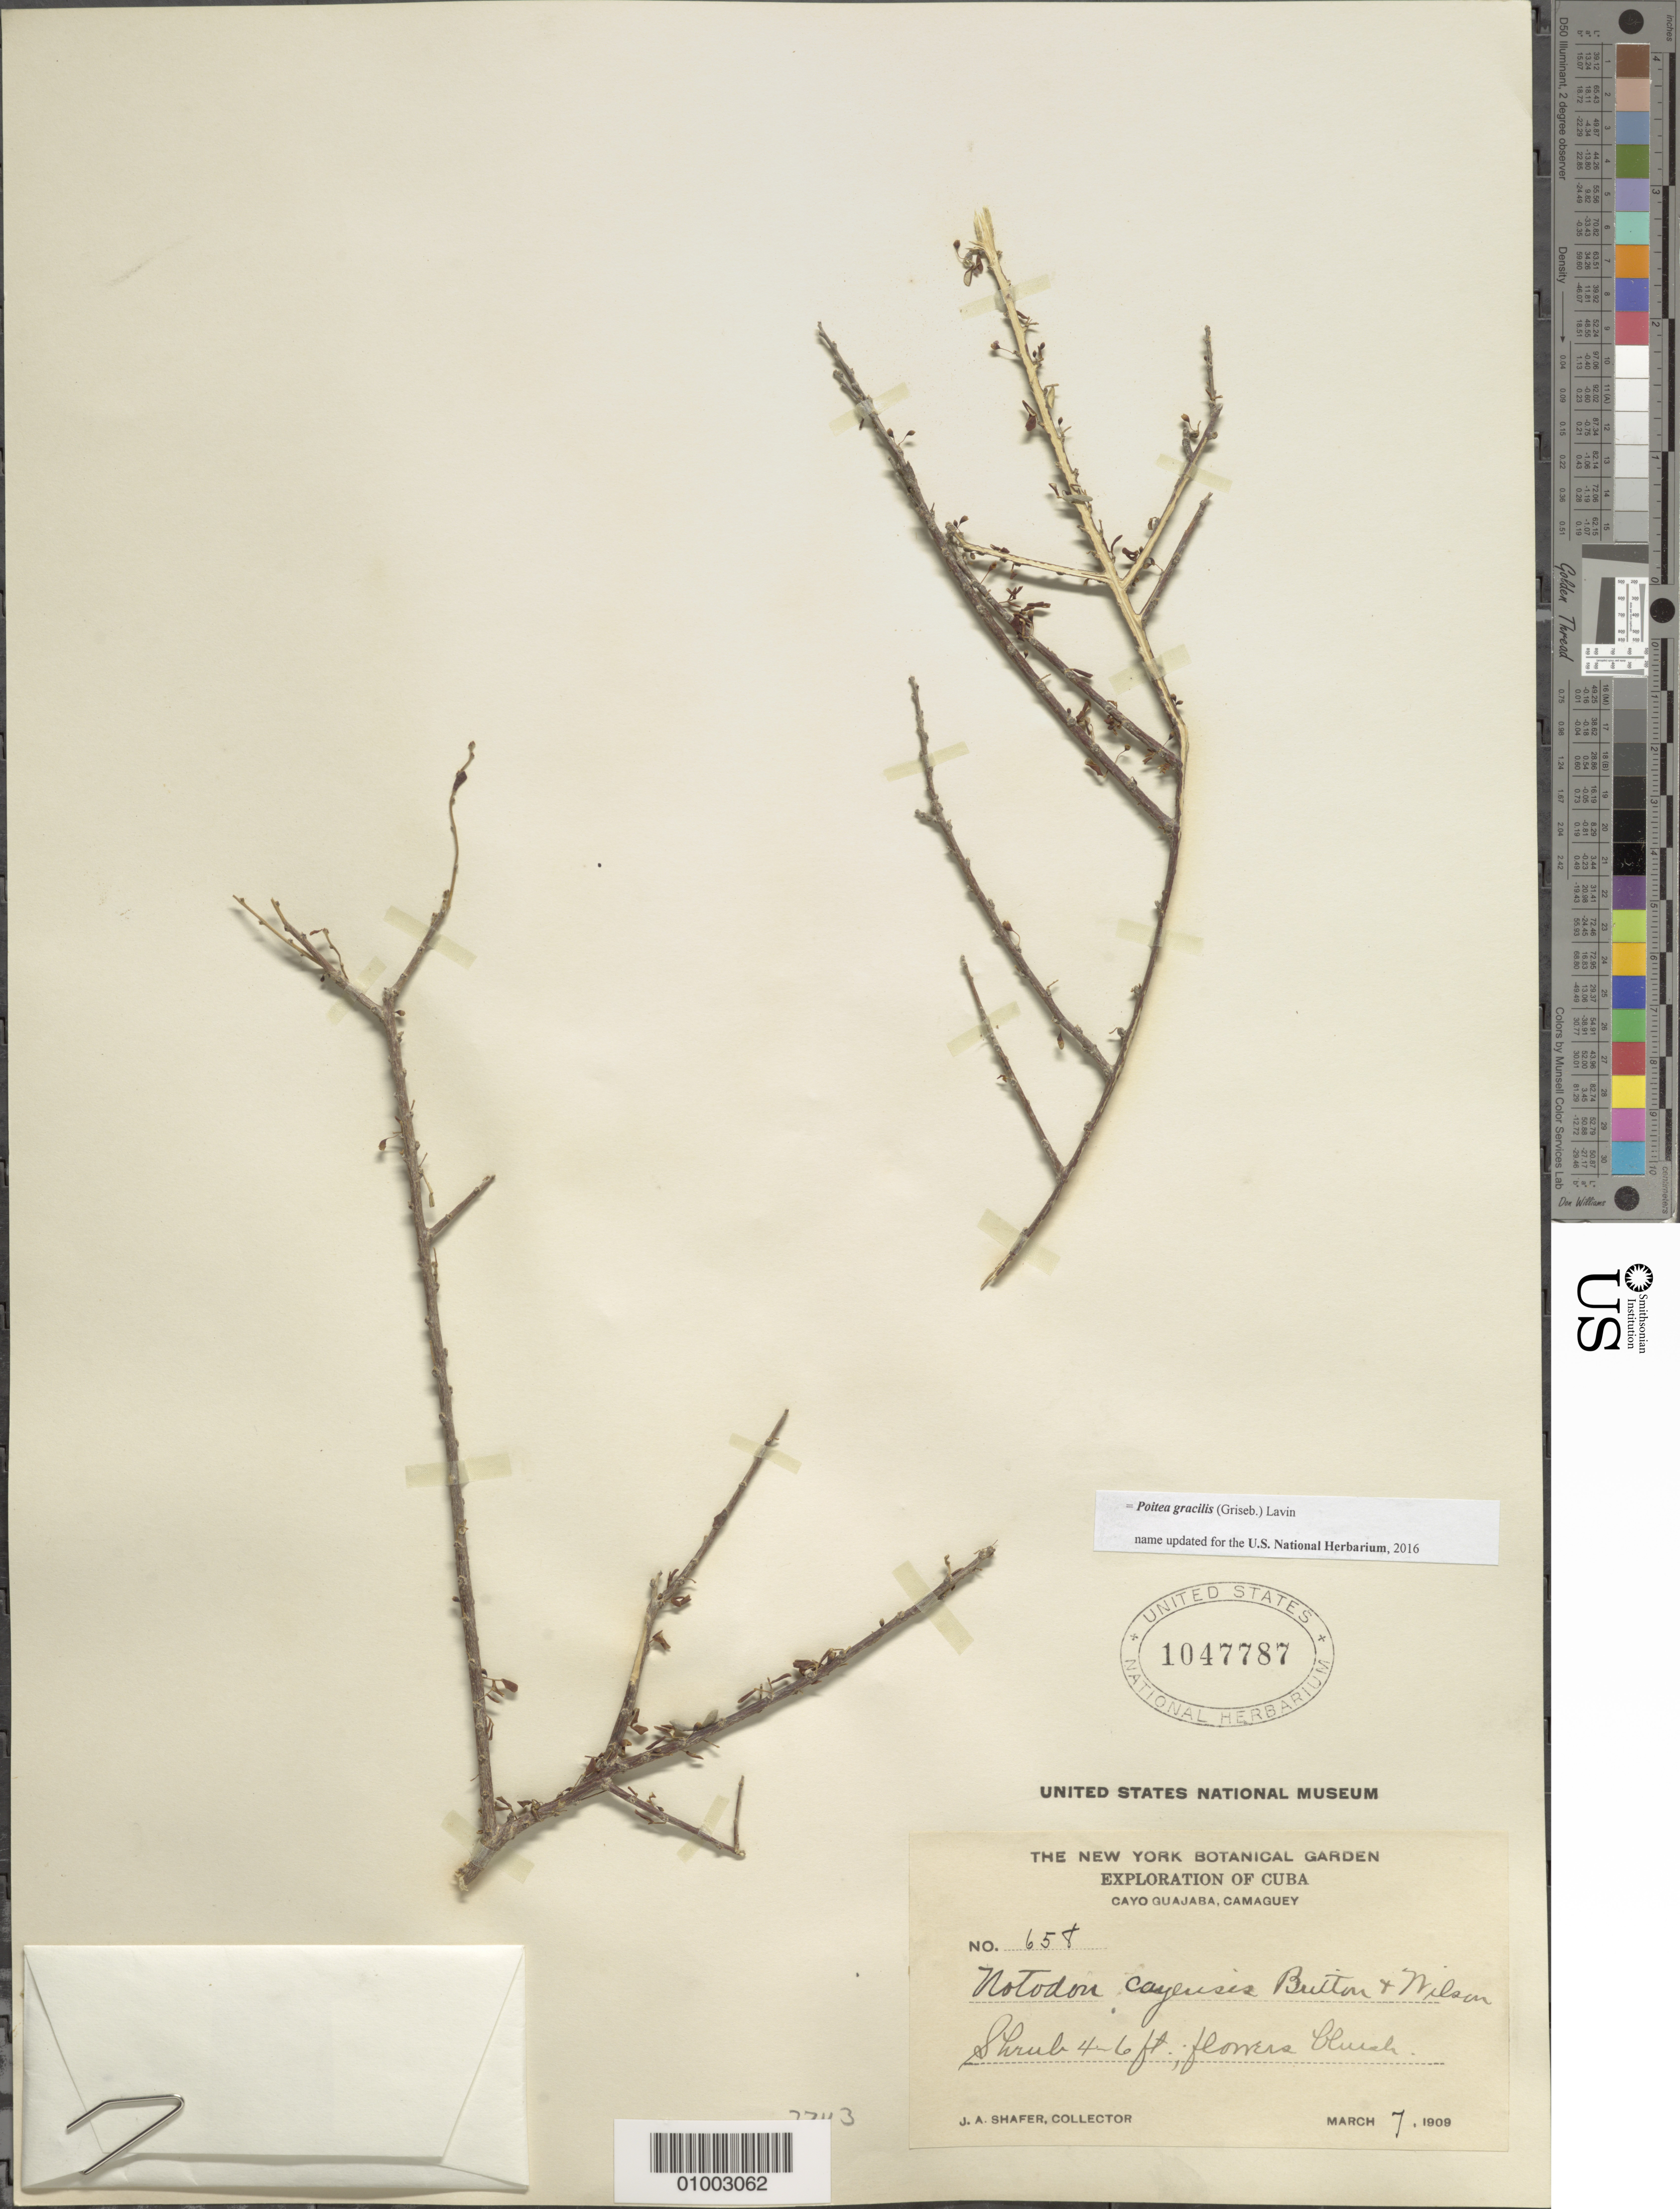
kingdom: Plantae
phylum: Tracheophyta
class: Magnoliopsida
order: Fabales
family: Fabaceae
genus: Poitea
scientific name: Poitea gracilis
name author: (Griseb.) Lavin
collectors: J. A. Shafer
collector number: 658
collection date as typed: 07 Mar 1909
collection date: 1909-03-07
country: Cuba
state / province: Camagüey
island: Cuba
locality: Cayo Guajaba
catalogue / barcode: US 1047787